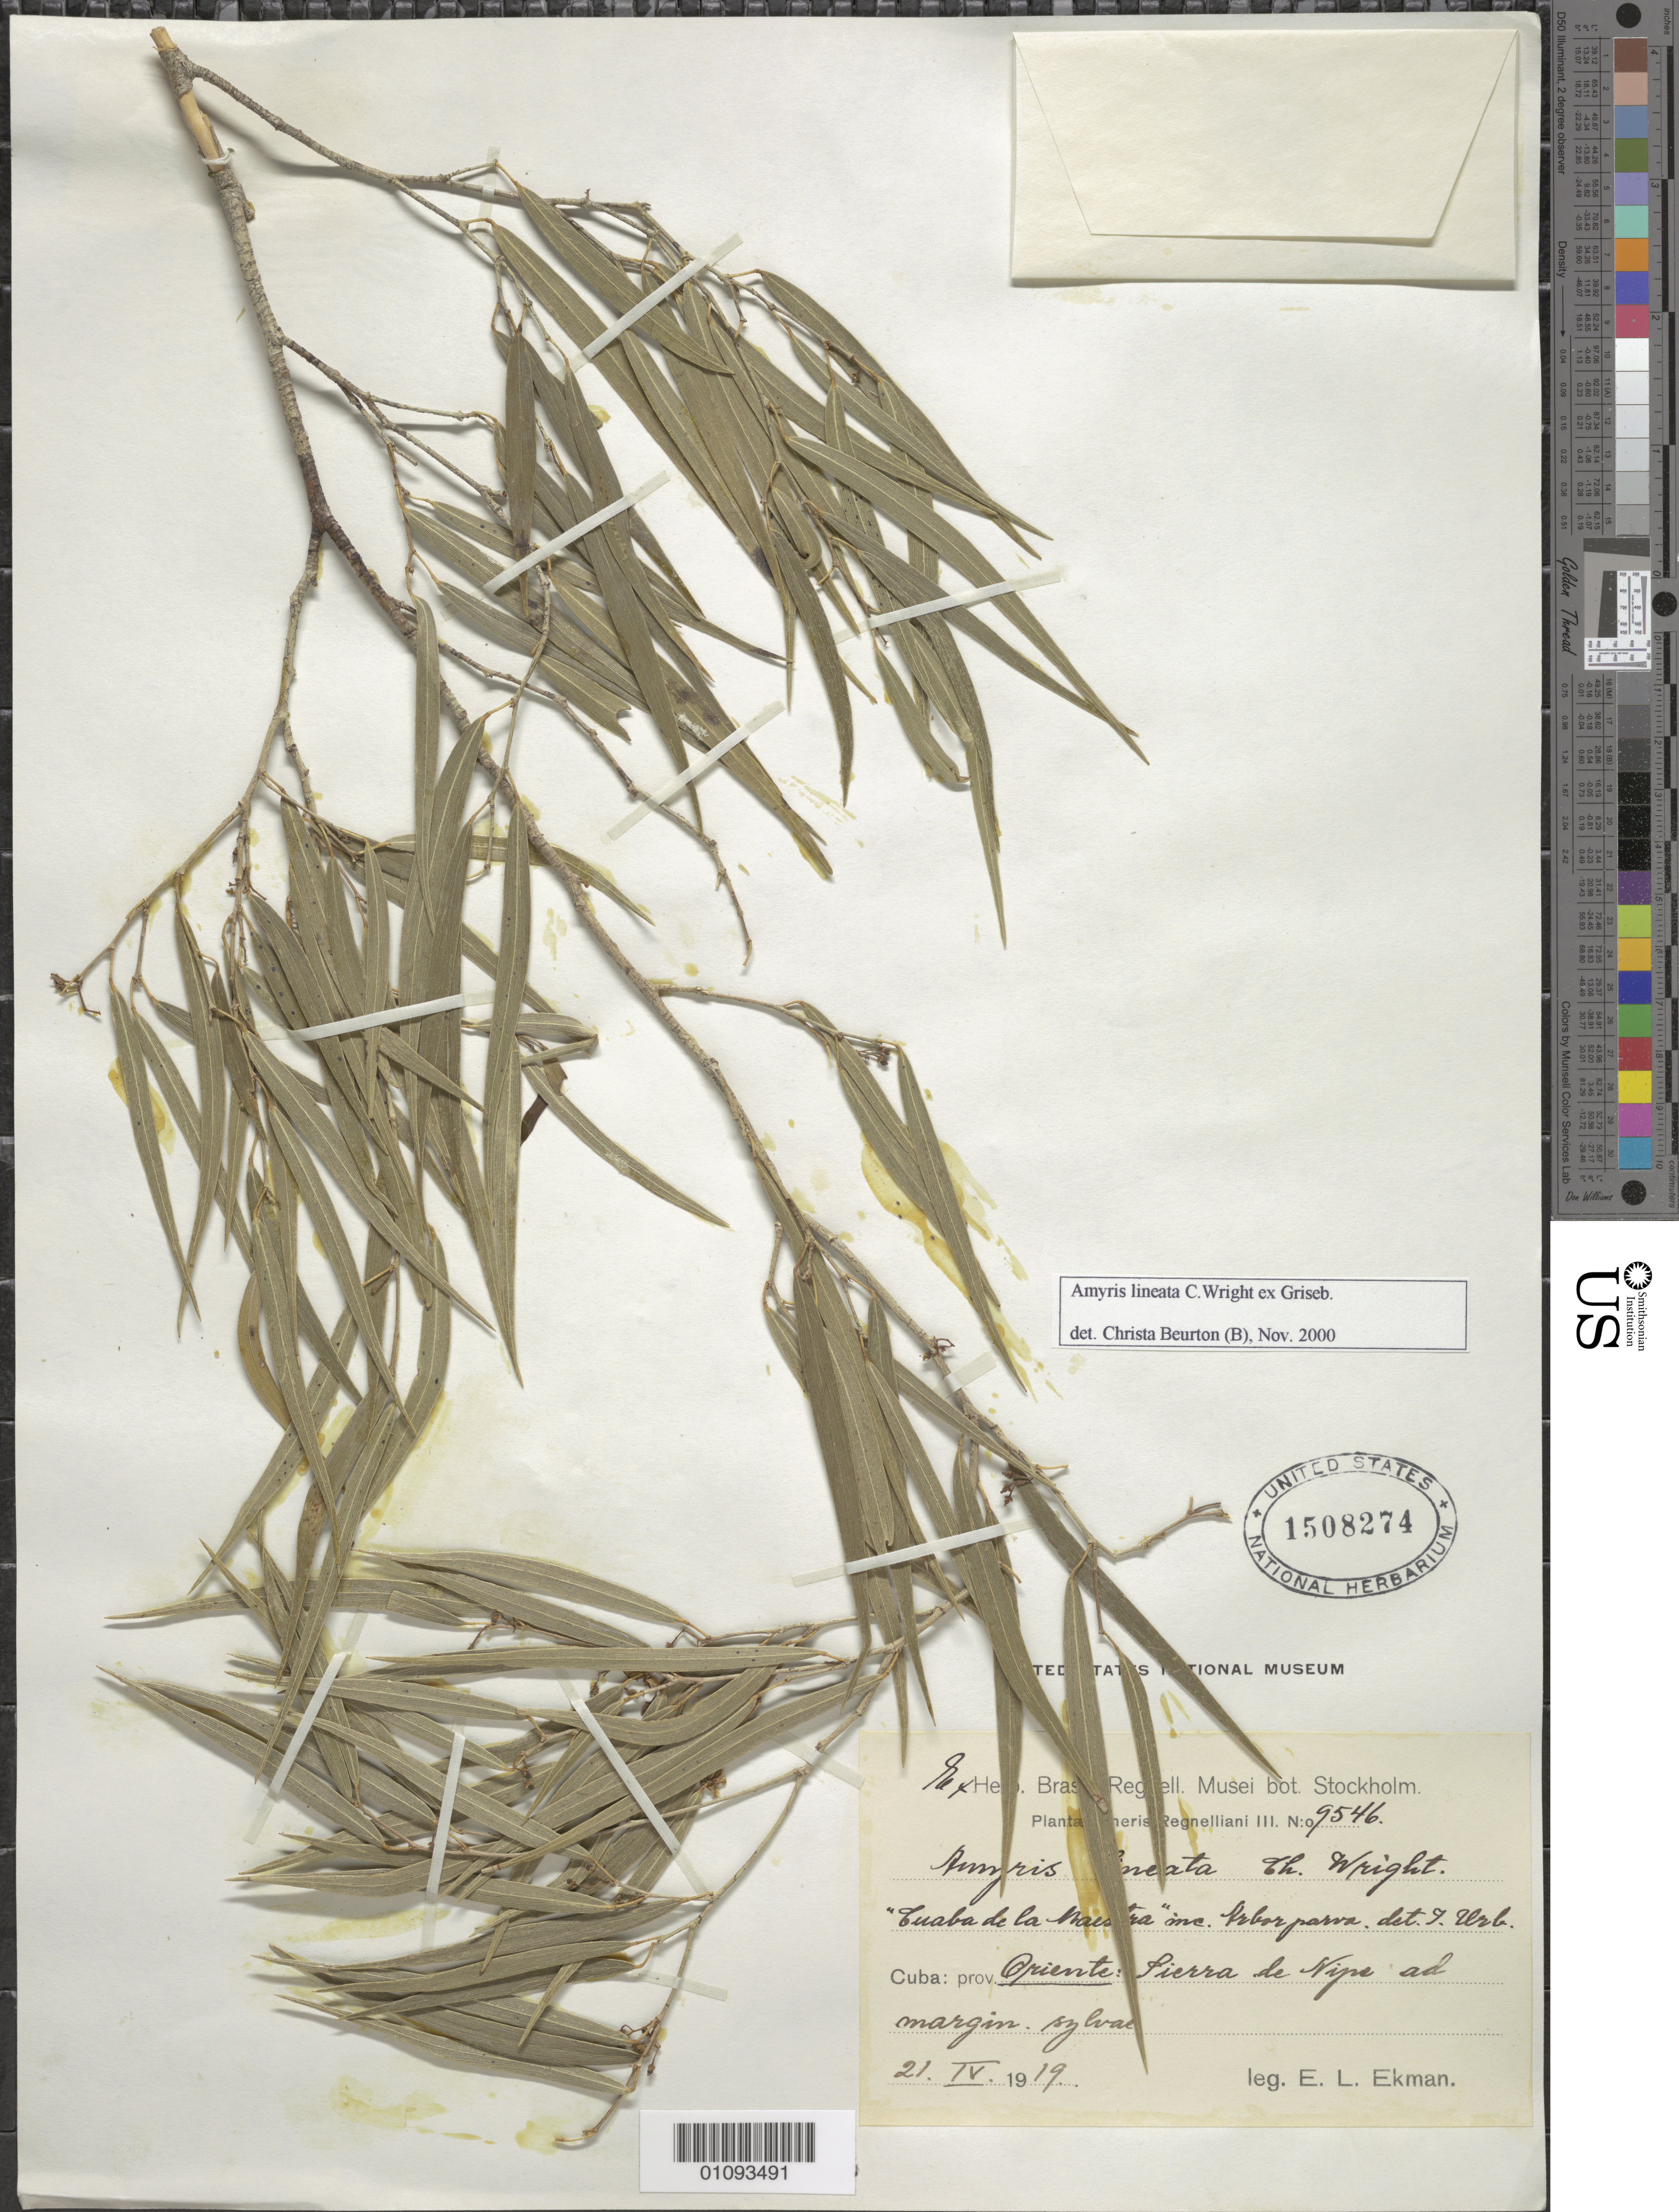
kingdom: Plantae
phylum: Tracheophyta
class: Magnoliopsida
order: Sapindales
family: Rutaceae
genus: Amyris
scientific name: Amyris lineata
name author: C. Wright ex Griseb.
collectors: E. L. Ekman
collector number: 9546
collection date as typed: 24 Apr 1919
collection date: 1919-04-24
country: Cuba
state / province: Holguín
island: Cuba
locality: Sierra de Nipe ad margin sylvae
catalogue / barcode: US 1508274